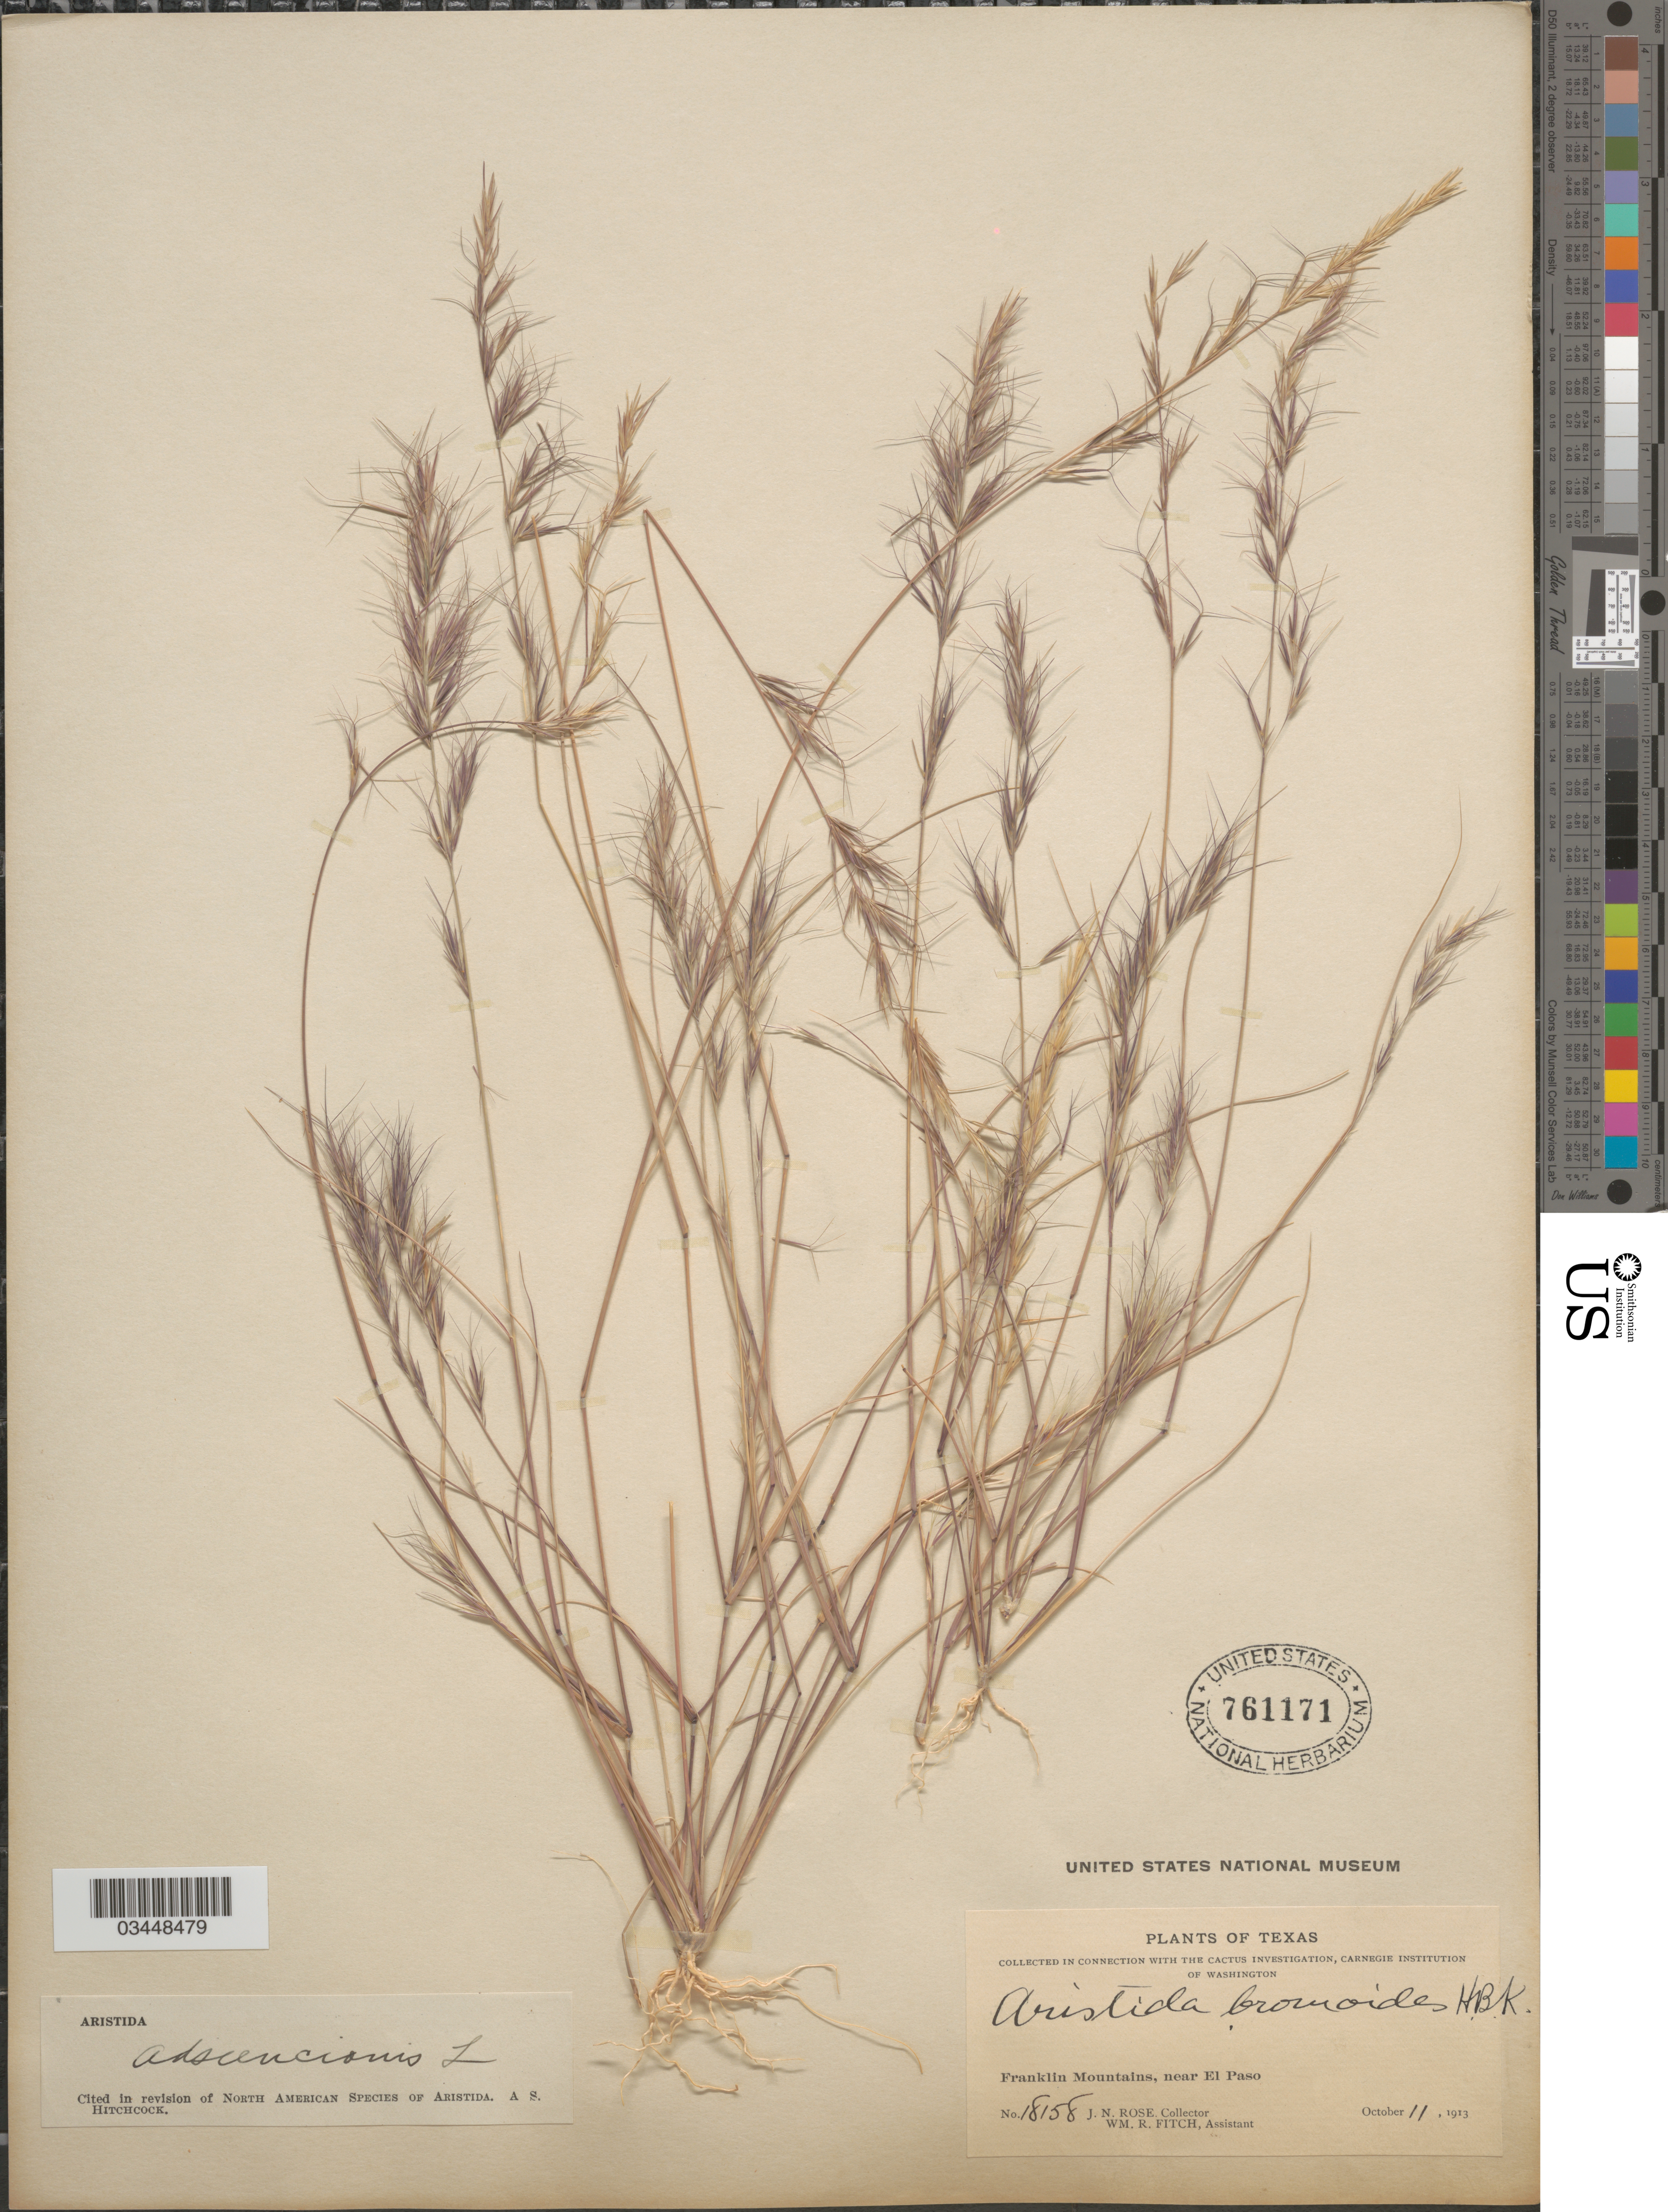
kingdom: Plantae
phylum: Tracheophyta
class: Liliopsida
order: Poales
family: Poaceae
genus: Aristida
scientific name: Aristida adscensionis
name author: L.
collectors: J. N. Rose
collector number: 18158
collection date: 1913-10-11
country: United States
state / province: Texas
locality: Franklin Mountains, near El Paso.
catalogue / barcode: US 761171